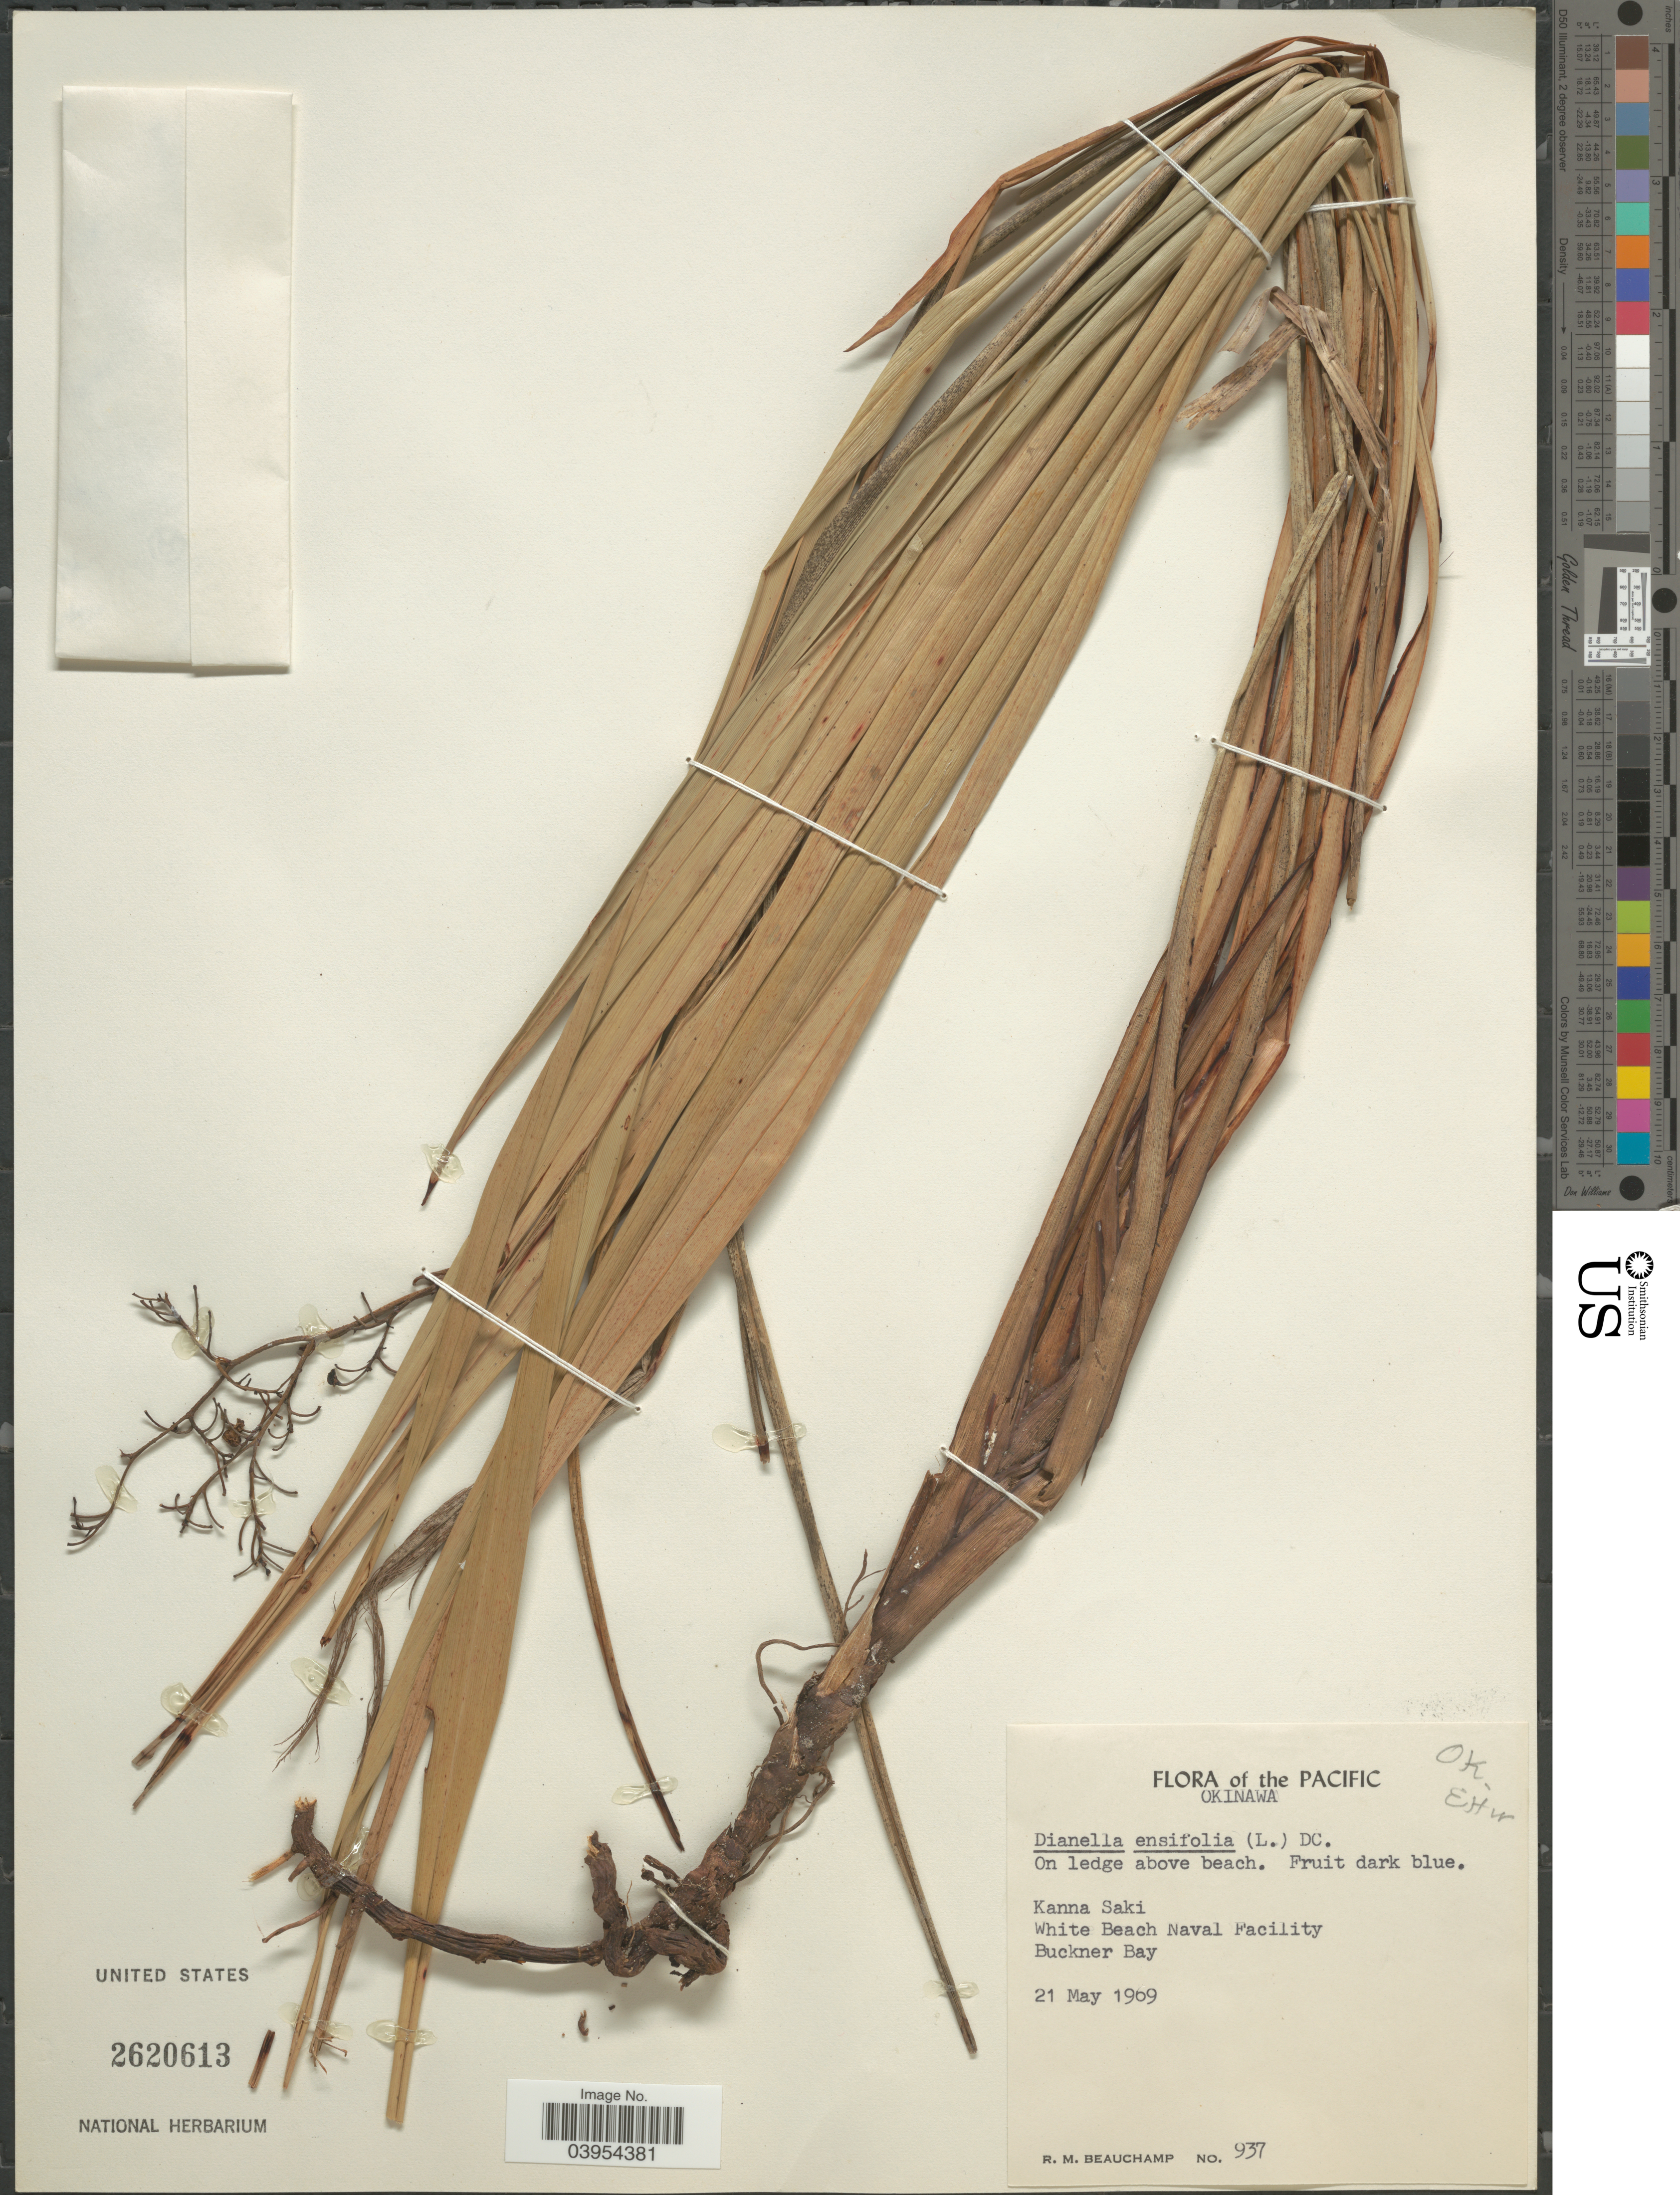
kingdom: Plantae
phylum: Tracheophyta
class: Liliopsida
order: Asparagales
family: Asphodelaceae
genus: Dianella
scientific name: Dianella ensifolia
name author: (L.) DC.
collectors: R. Beauchamp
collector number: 937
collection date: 1969-05-21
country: Japan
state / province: Okinawa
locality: The Pacific. Kanna Saki. White Beach Naval Facility. Buckner Bay.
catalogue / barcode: US 2620613